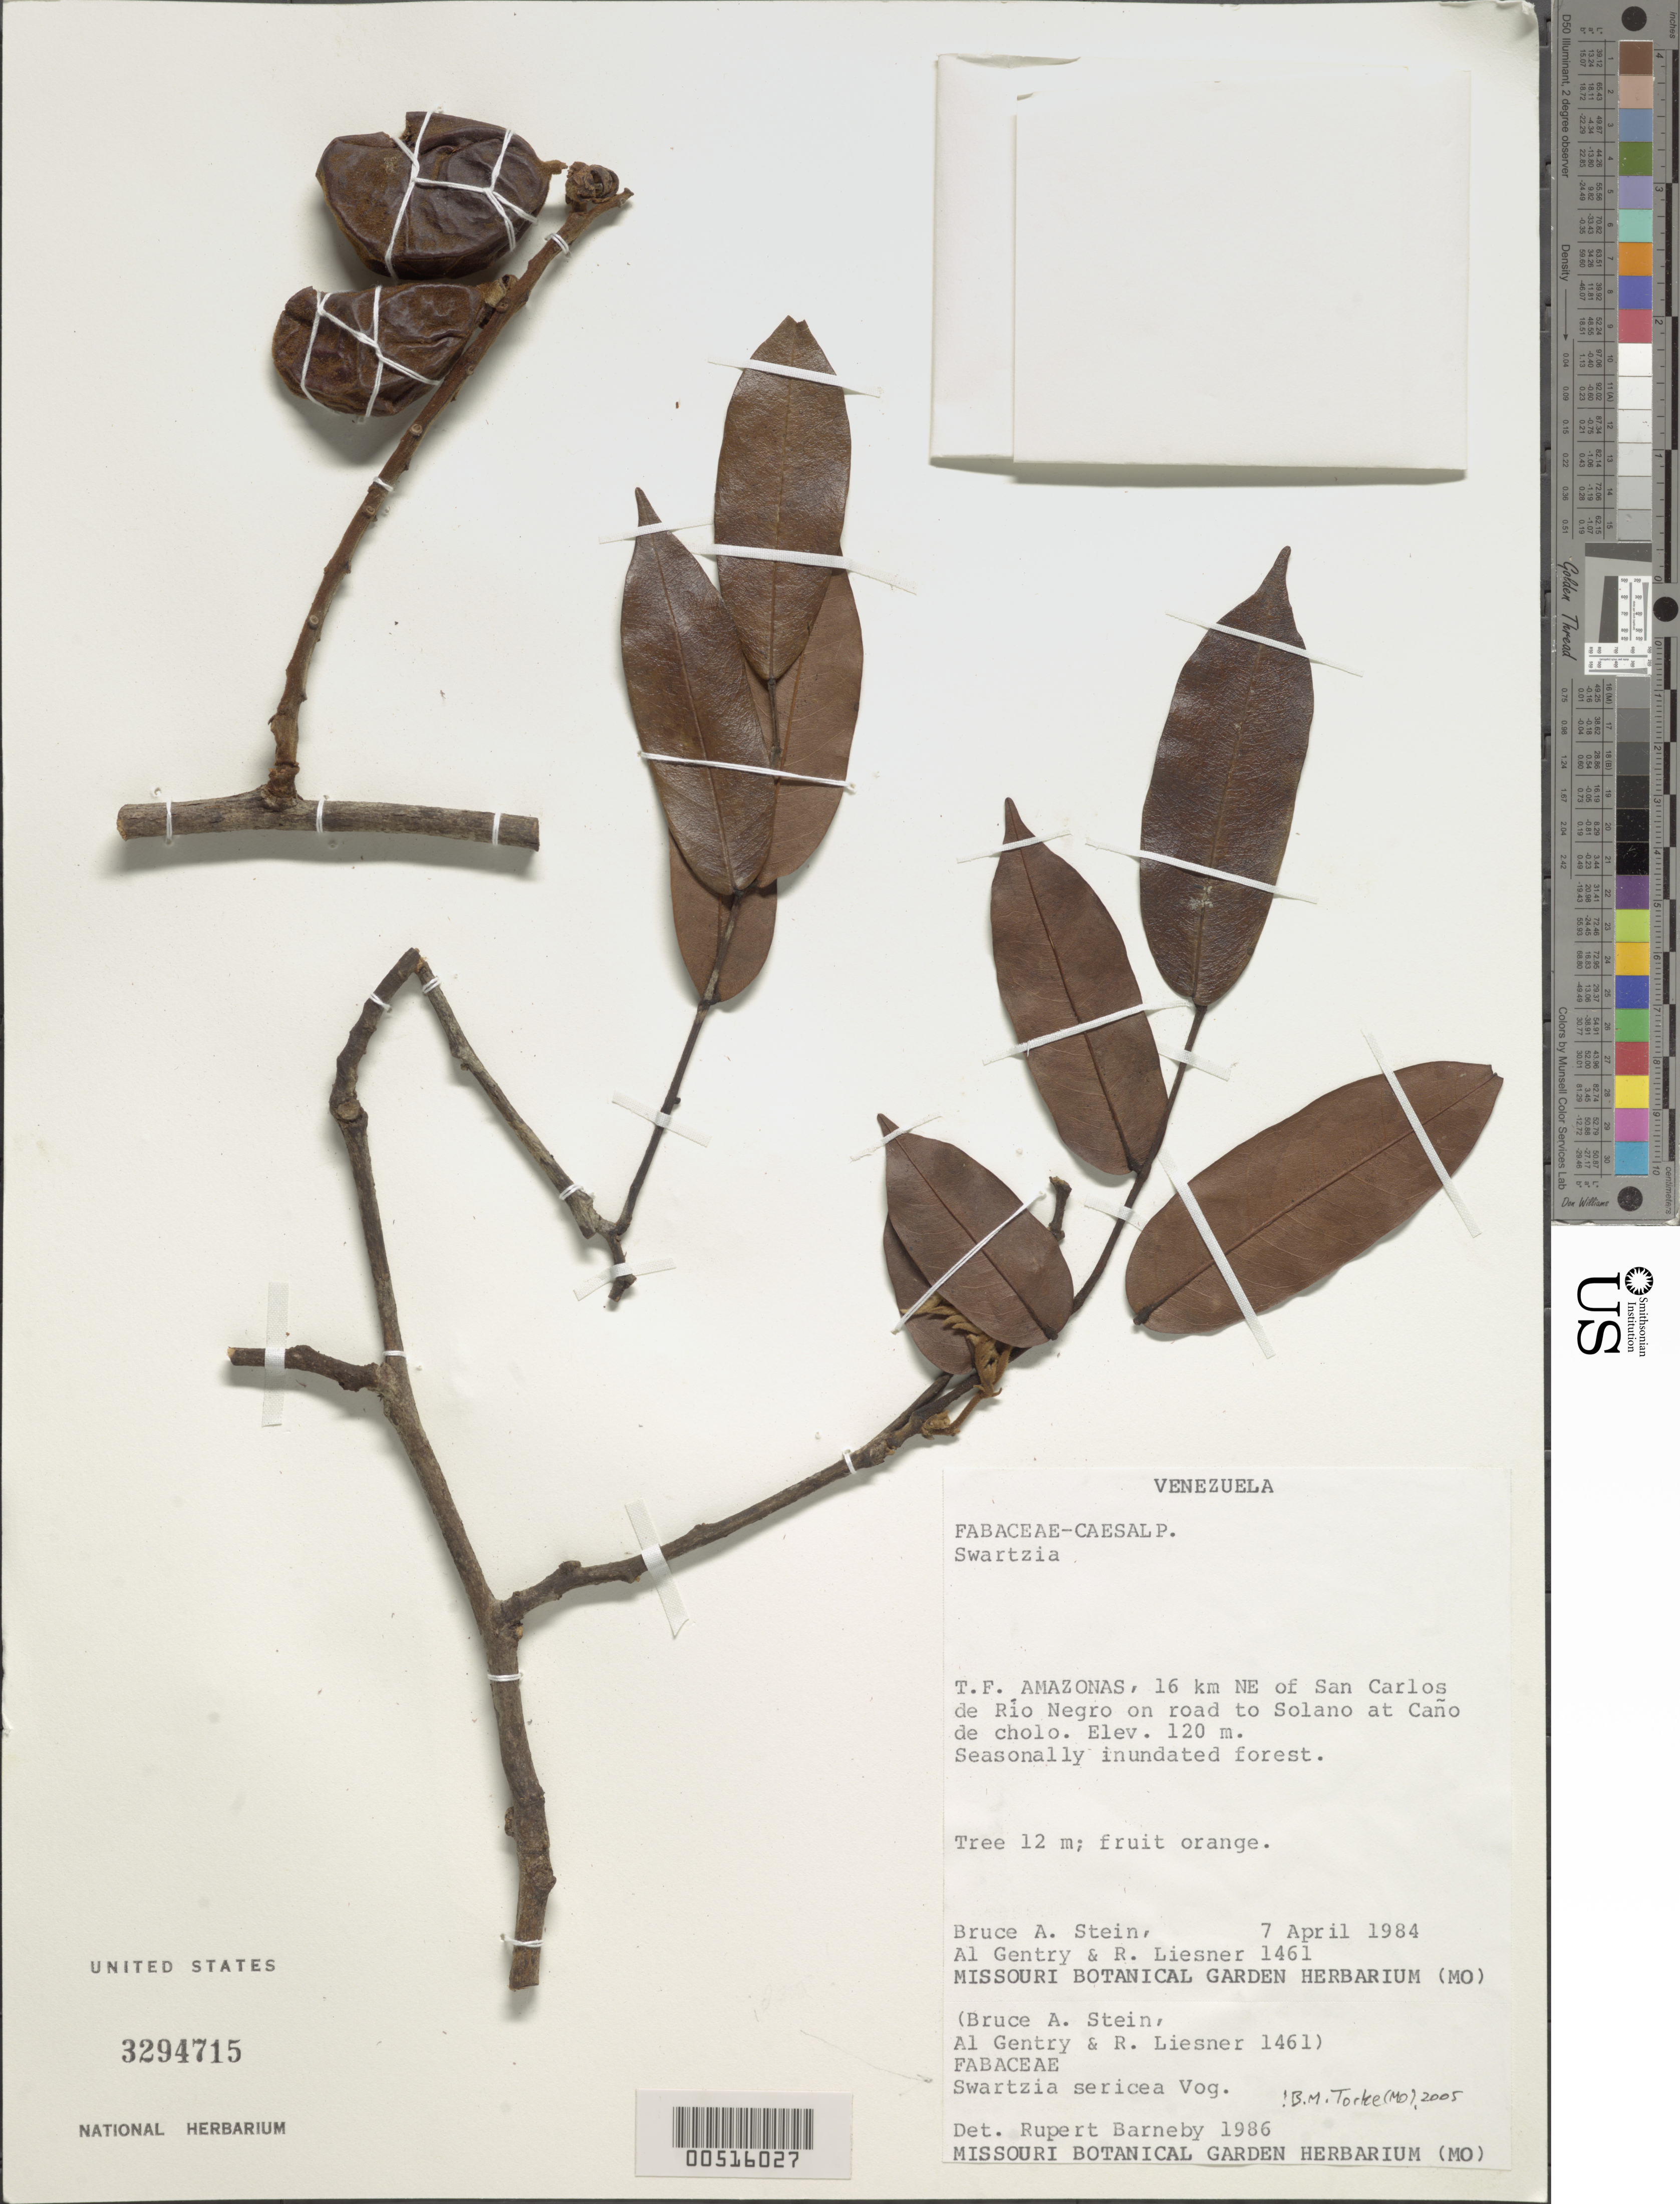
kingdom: Plantae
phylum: Tracheophyta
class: Magnoliopsida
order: Fabales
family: Fabaceae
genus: Swartzia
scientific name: Swartzia sericea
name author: Vogel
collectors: B. A. Stein, A. H. Gentry & R. L. Liesner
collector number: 1461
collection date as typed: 07 Apr 1984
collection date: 1984-04-07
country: Venezuela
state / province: Amazonas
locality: Ne of san carlos de rio negro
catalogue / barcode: US 3294715